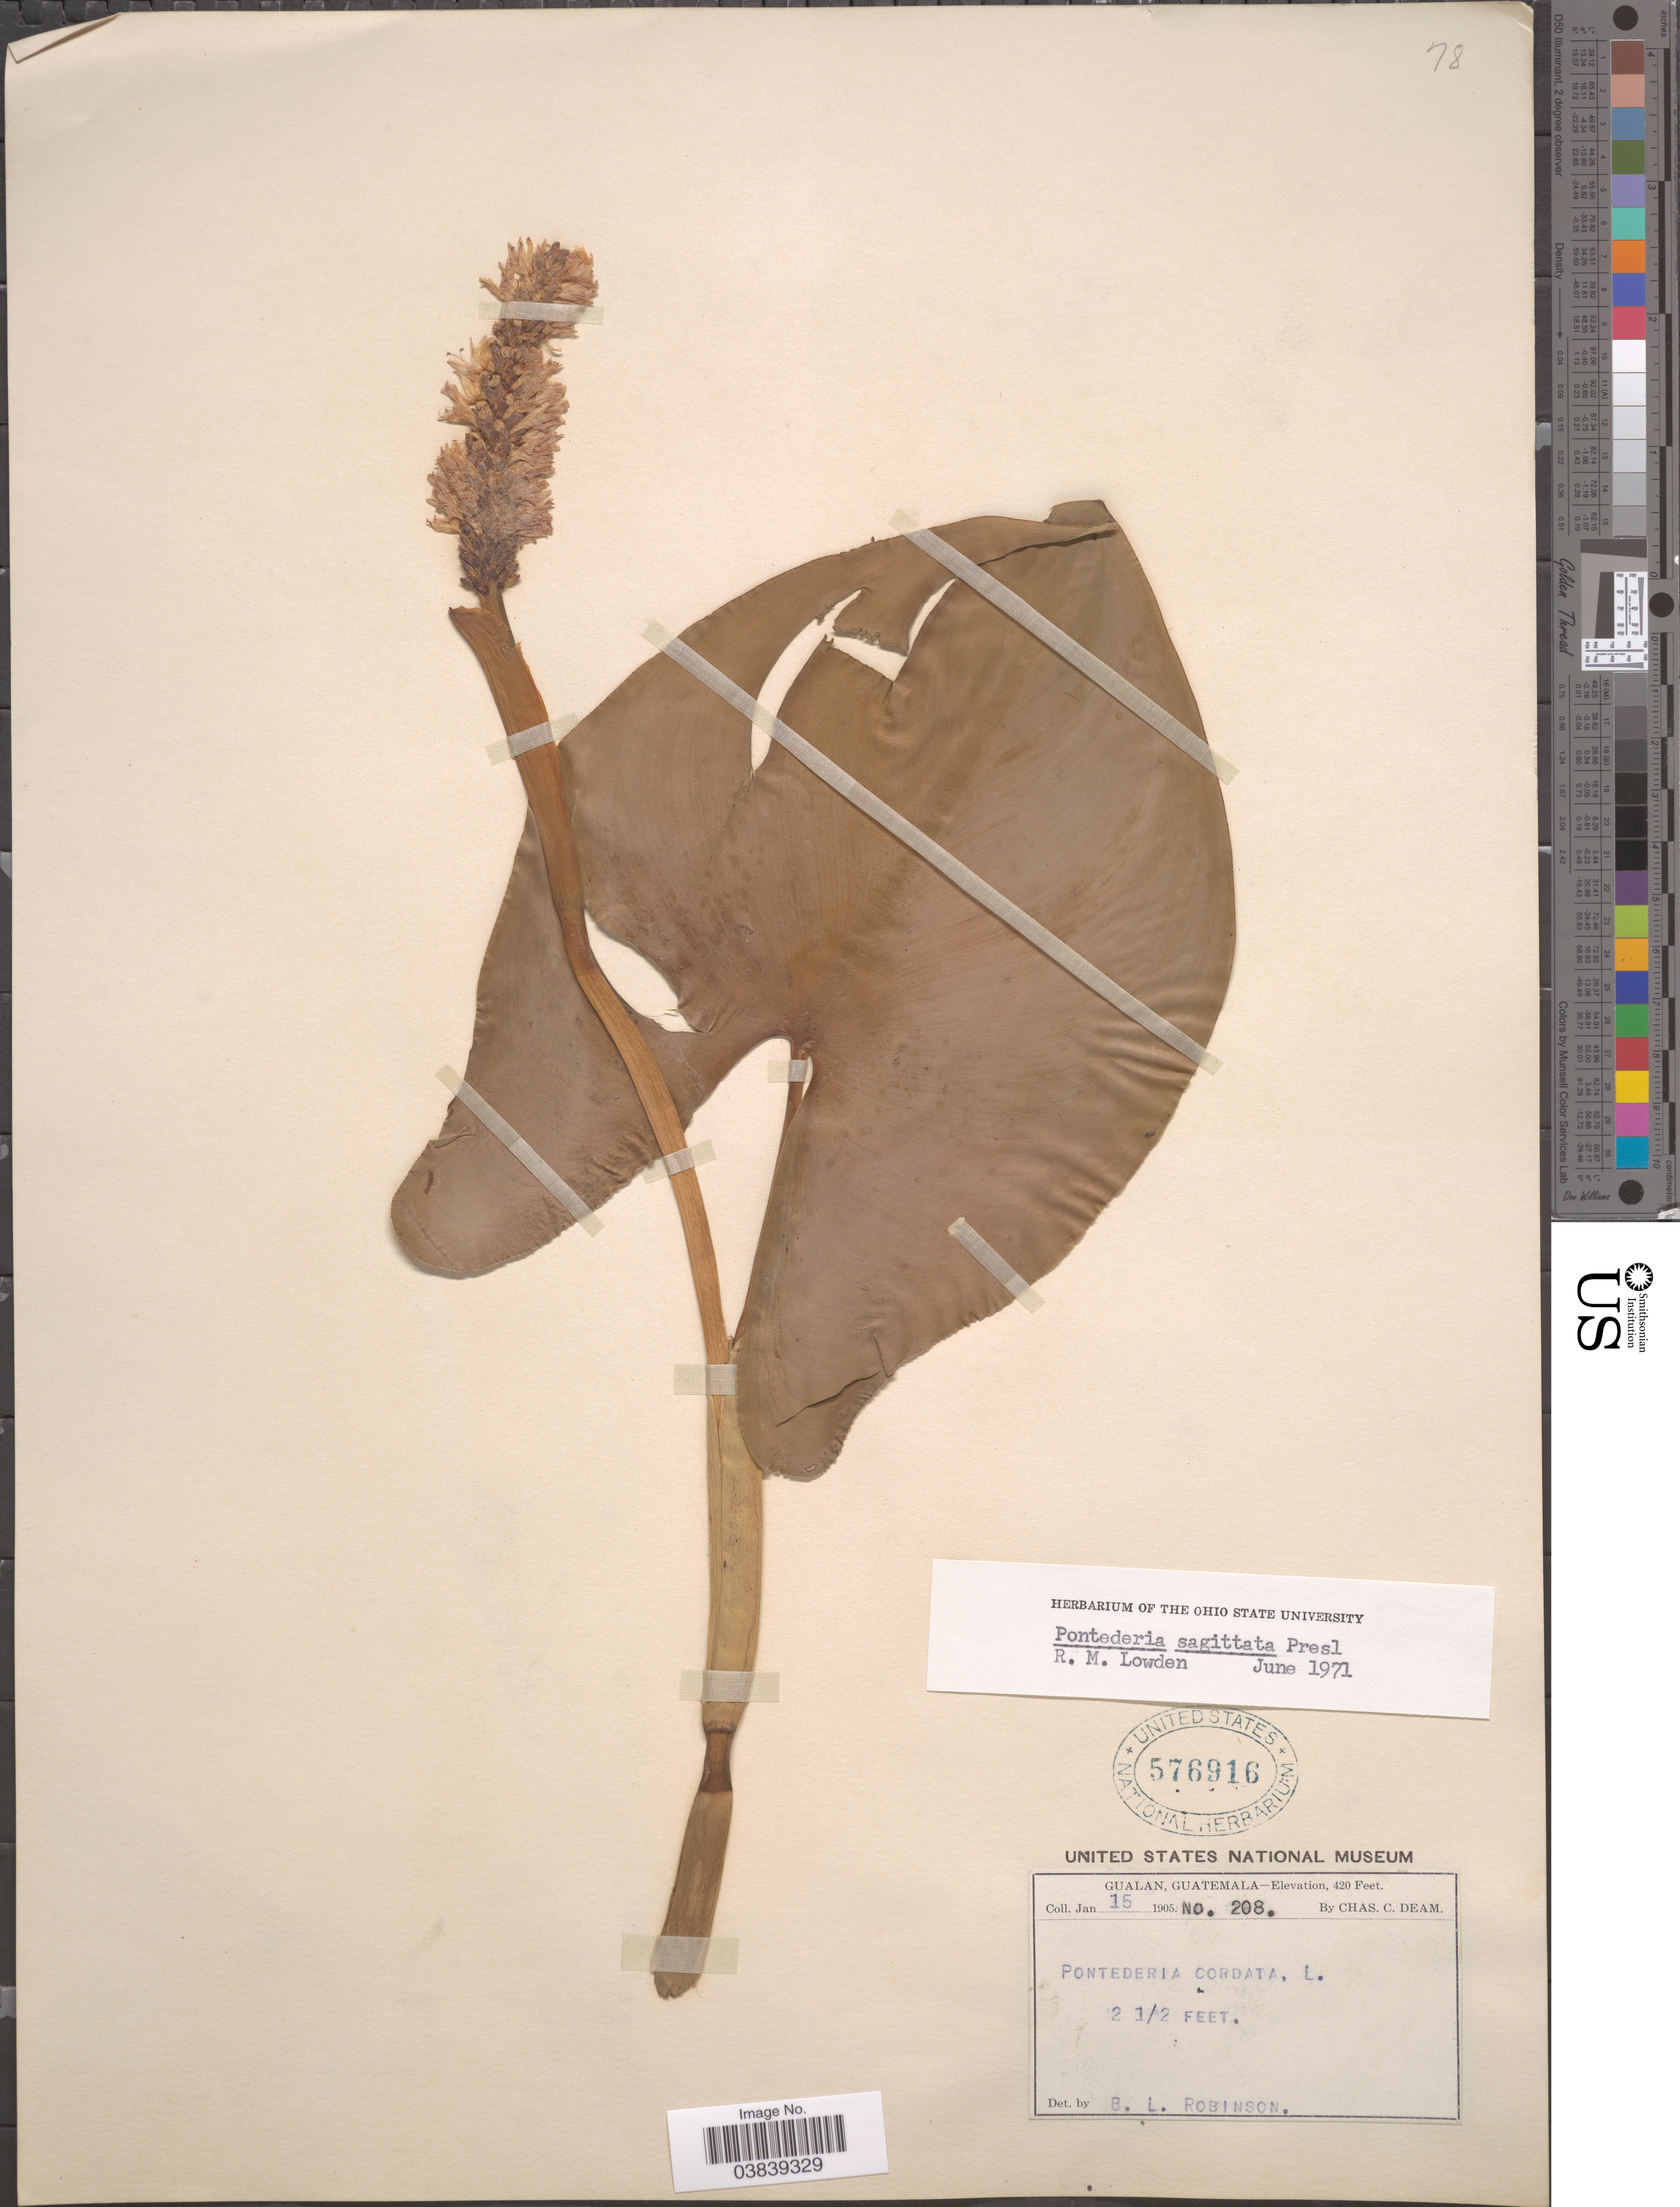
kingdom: Plantae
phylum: Tracheophyta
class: Liliopsida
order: Commelinales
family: Pontederiaceae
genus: Pontederia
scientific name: Pontederia sagittata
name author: C. Presl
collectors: C. C. Deam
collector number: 208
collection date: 1905-01-15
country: Guatemala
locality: Gualan.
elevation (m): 128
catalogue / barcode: US 576916